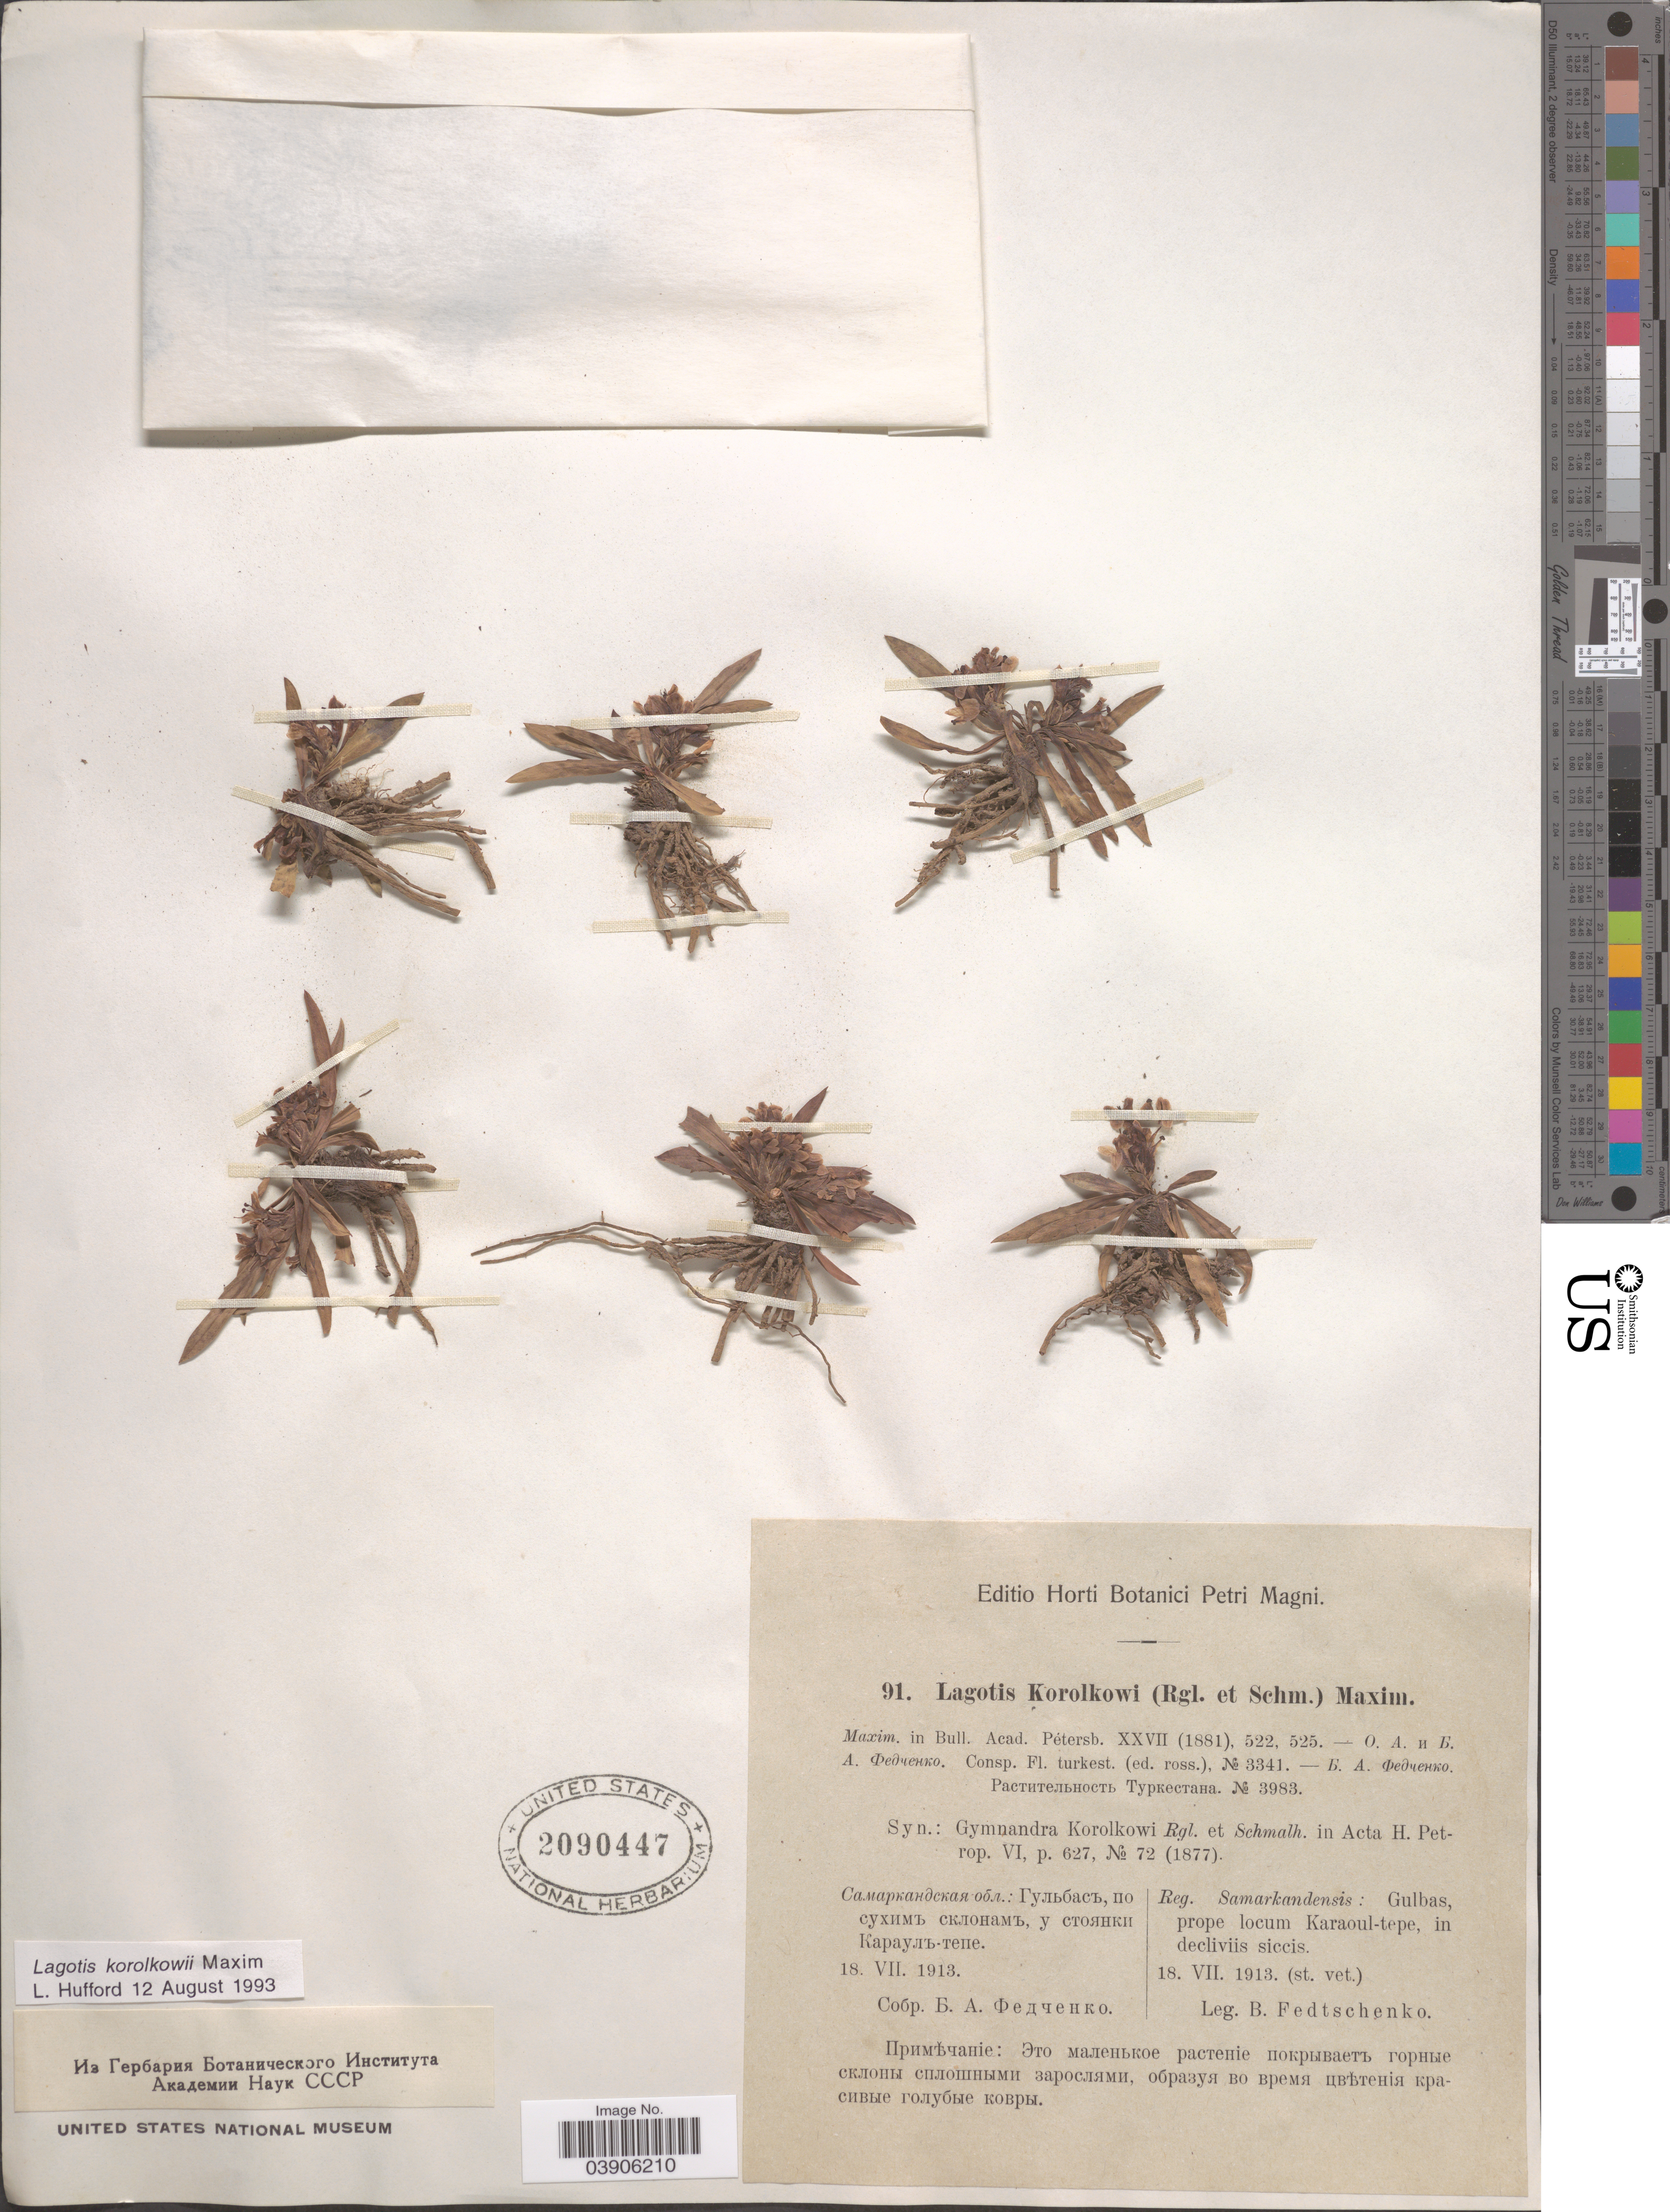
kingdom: Plantae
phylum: Tracheophyta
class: Magnoliopsida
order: Lamiales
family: Plantaginaceae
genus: Lagotis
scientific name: Lagotis korolkowii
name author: Maxim.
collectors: B. Fedtschenko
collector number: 91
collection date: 1913-07-18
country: Uzbekistan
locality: Reg. Samarkandensis: Gulbas, prope locum Karaoul-tepe, in decliviis siccis.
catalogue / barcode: US 2090447